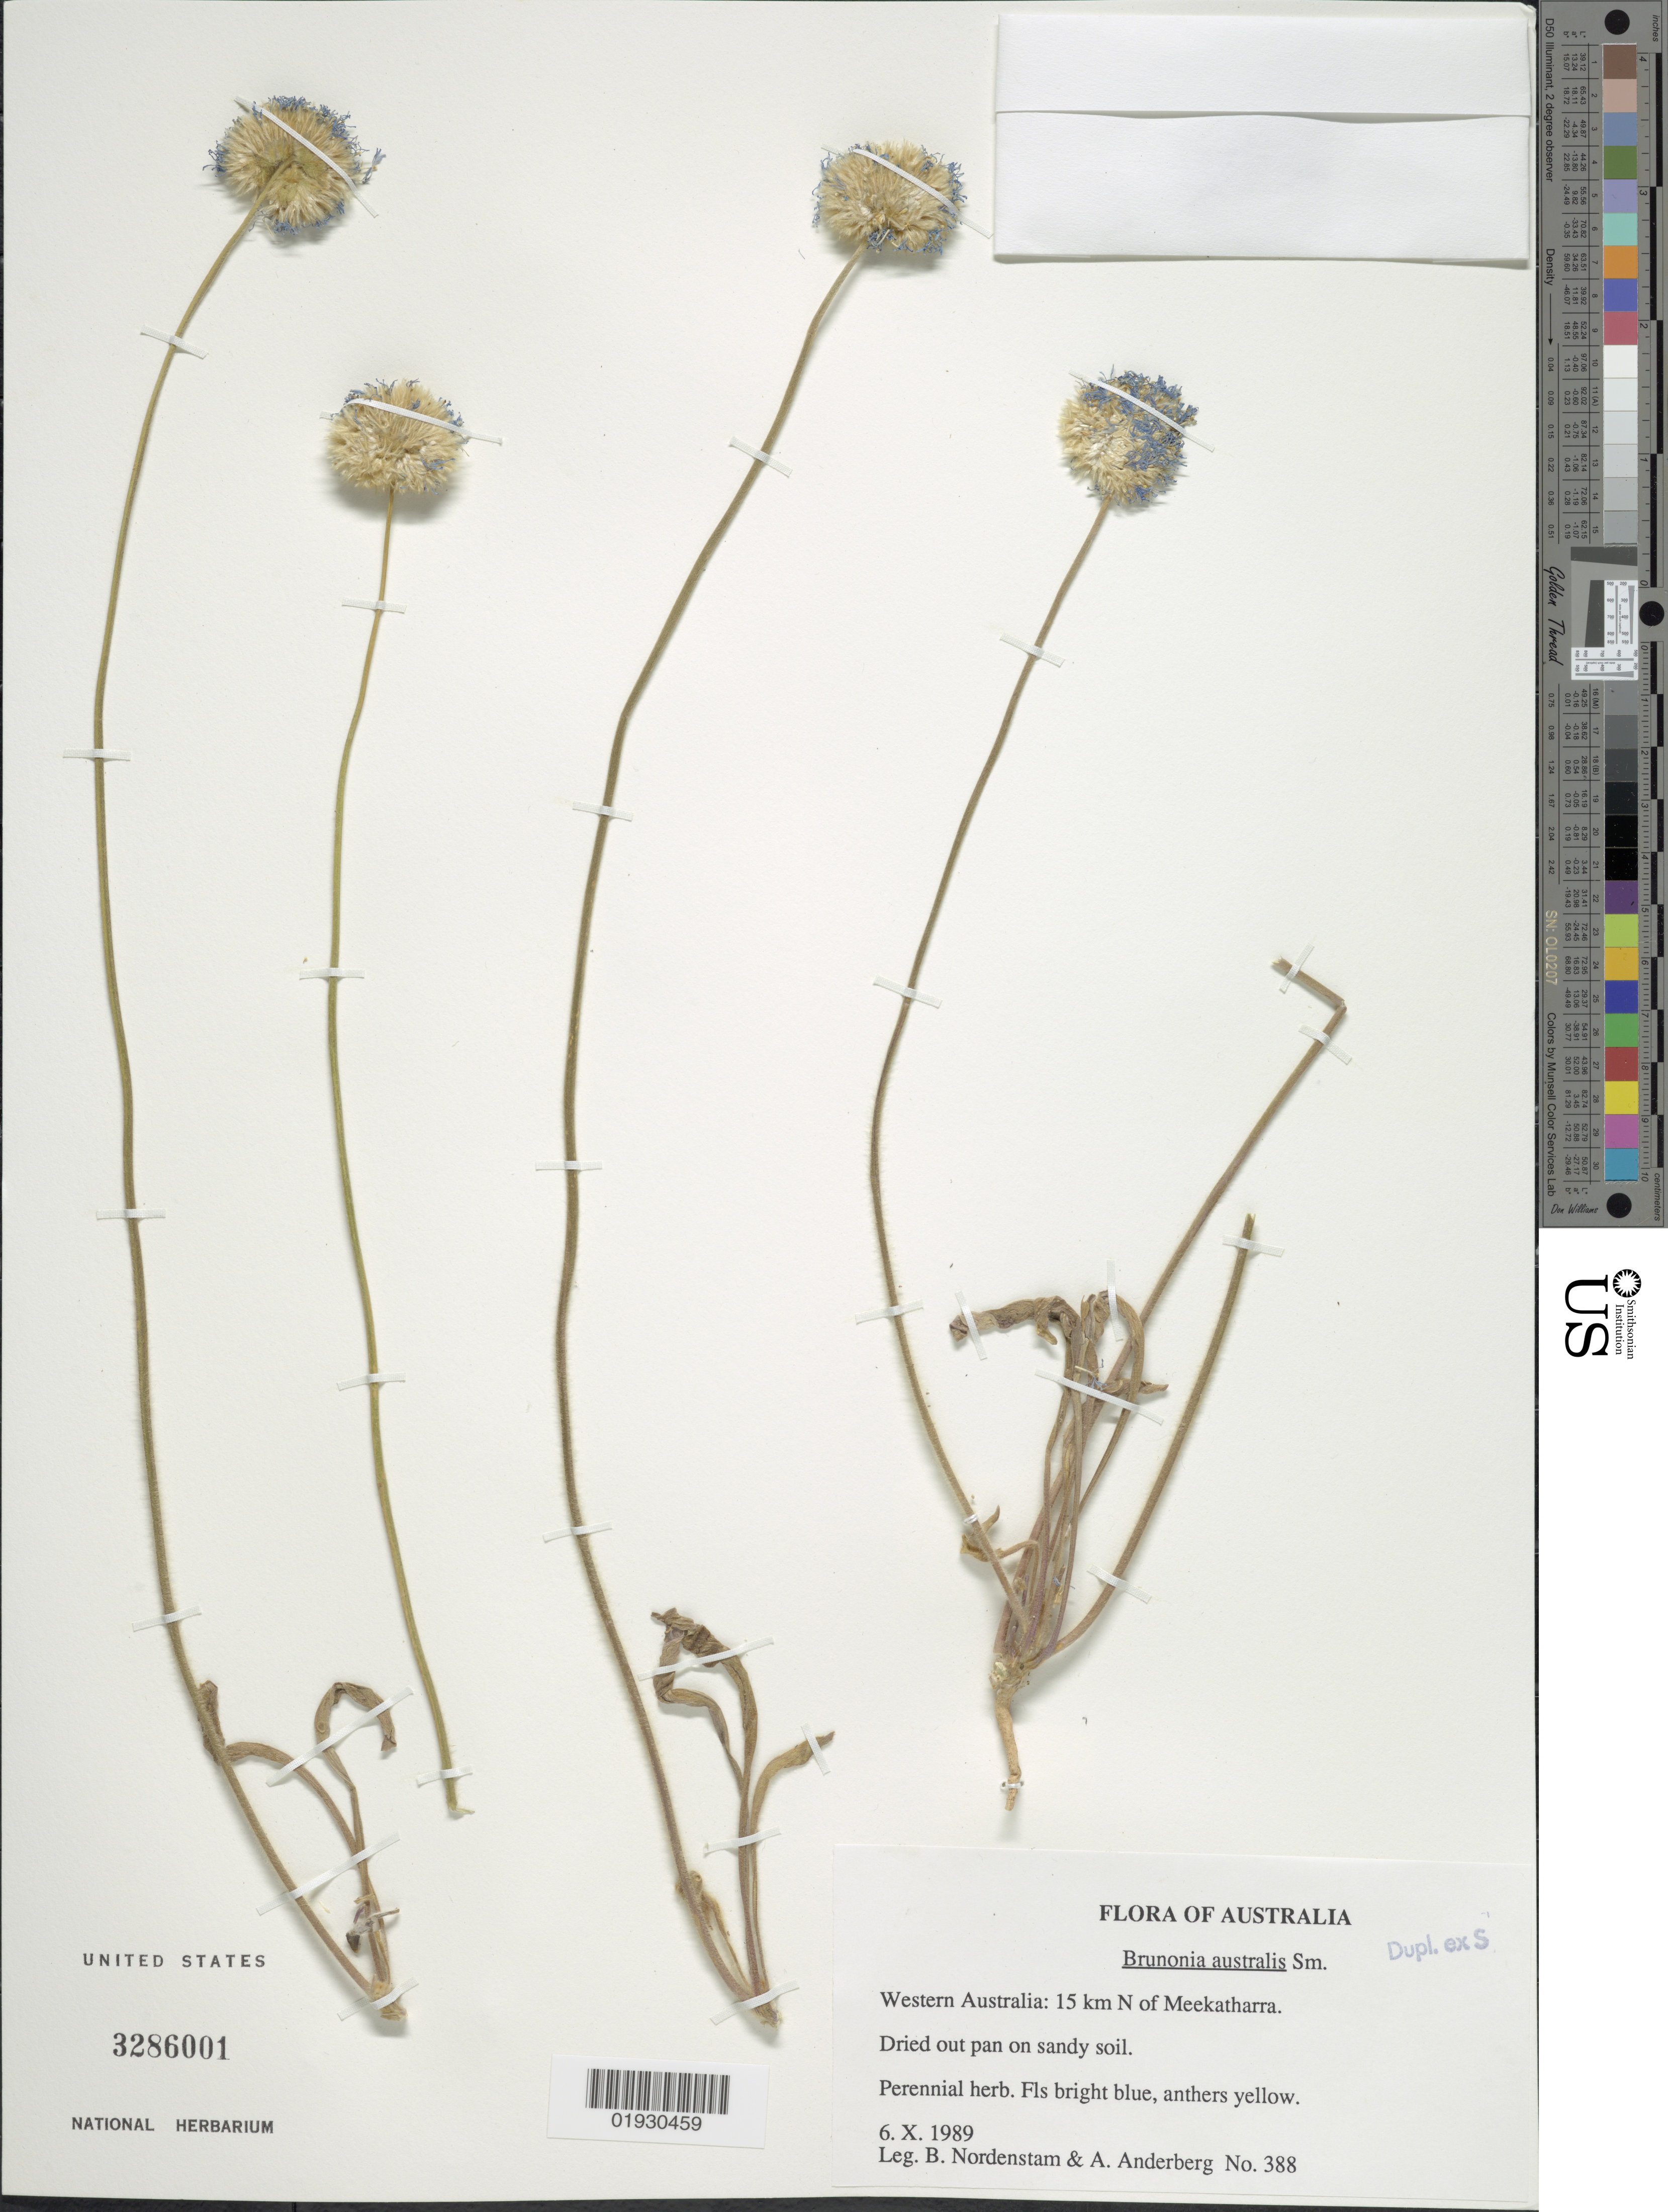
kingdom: Plantae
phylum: Tracheophyta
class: Magnoliopsida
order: Asterales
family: Goodeniaceae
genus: Brunonia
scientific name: Brunonia australis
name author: Sm. ex R. Br.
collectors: B. Nordenstam & A. A. Anderberg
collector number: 388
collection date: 1989-10-06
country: Australia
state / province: Western Australia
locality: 15 km N of Meekatharra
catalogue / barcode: US 3286001